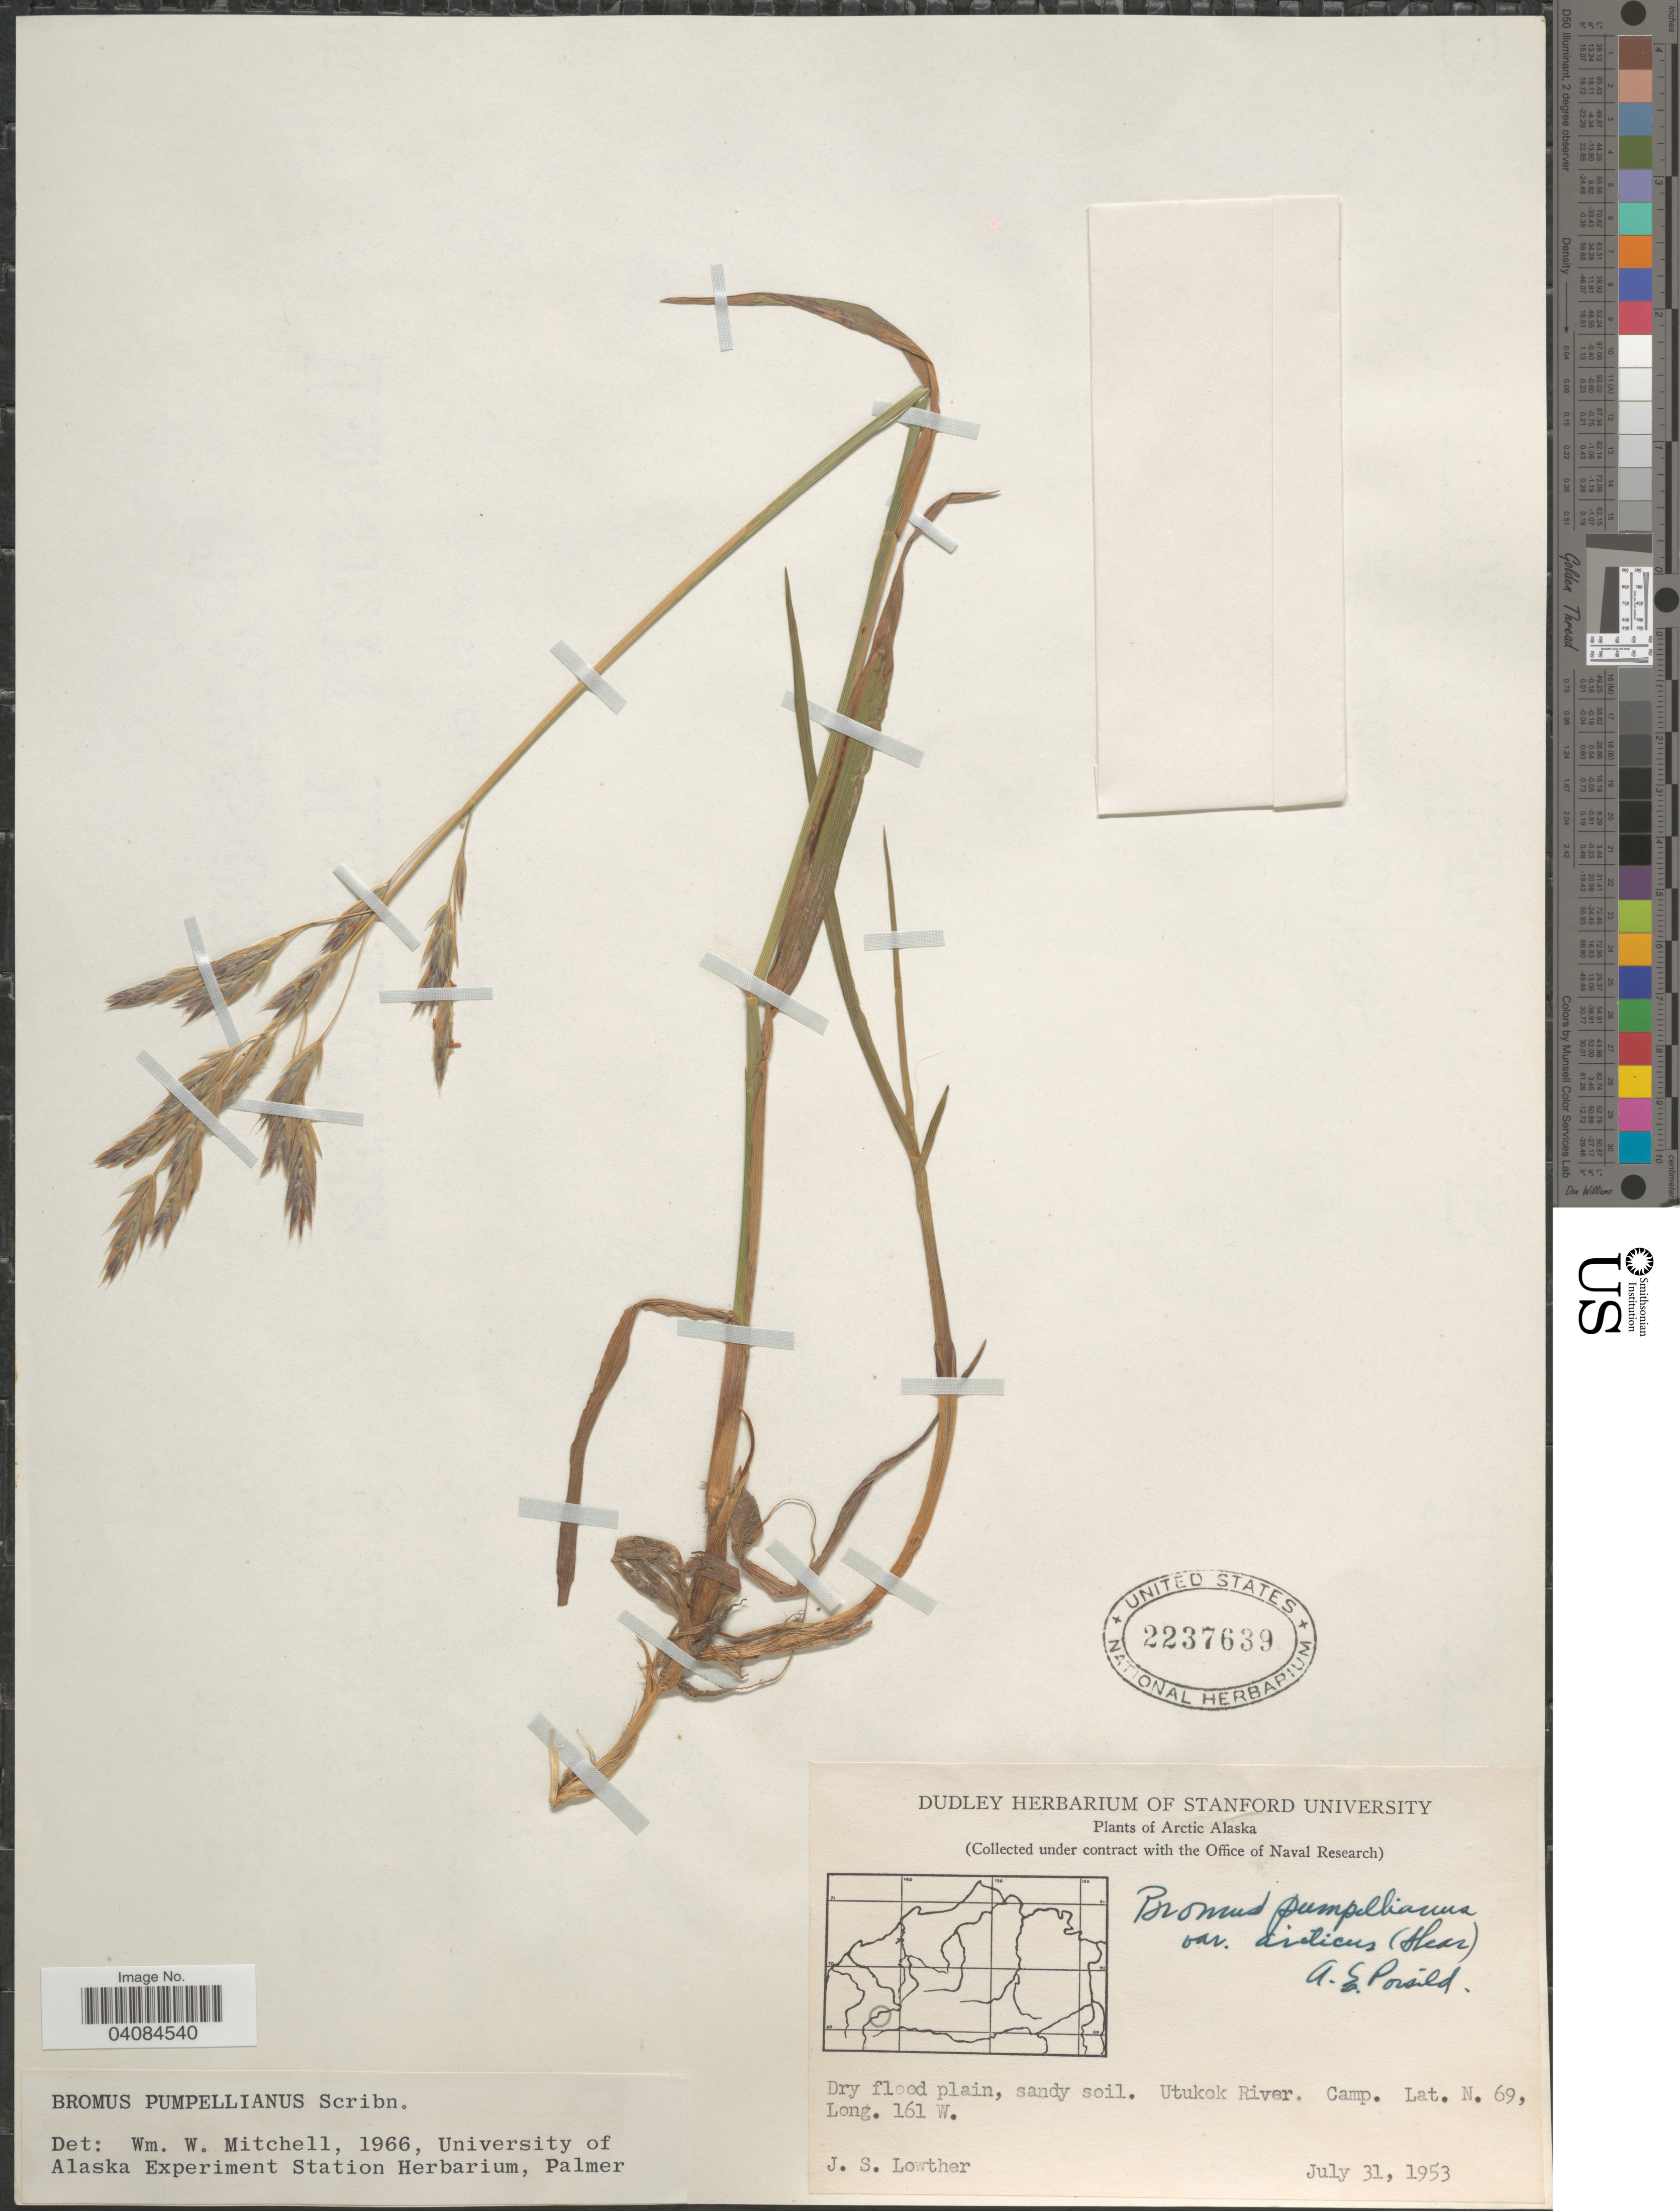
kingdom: Plantae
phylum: Tracheophyta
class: Liliopsida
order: Poales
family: Poaceae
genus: Bromus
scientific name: Bromus pumpellianus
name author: Scribn.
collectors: J. Lowther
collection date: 1953-07-31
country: United States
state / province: Alaska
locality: Arctic Alaska. Utukok River. Camp.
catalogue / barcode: US 2237639